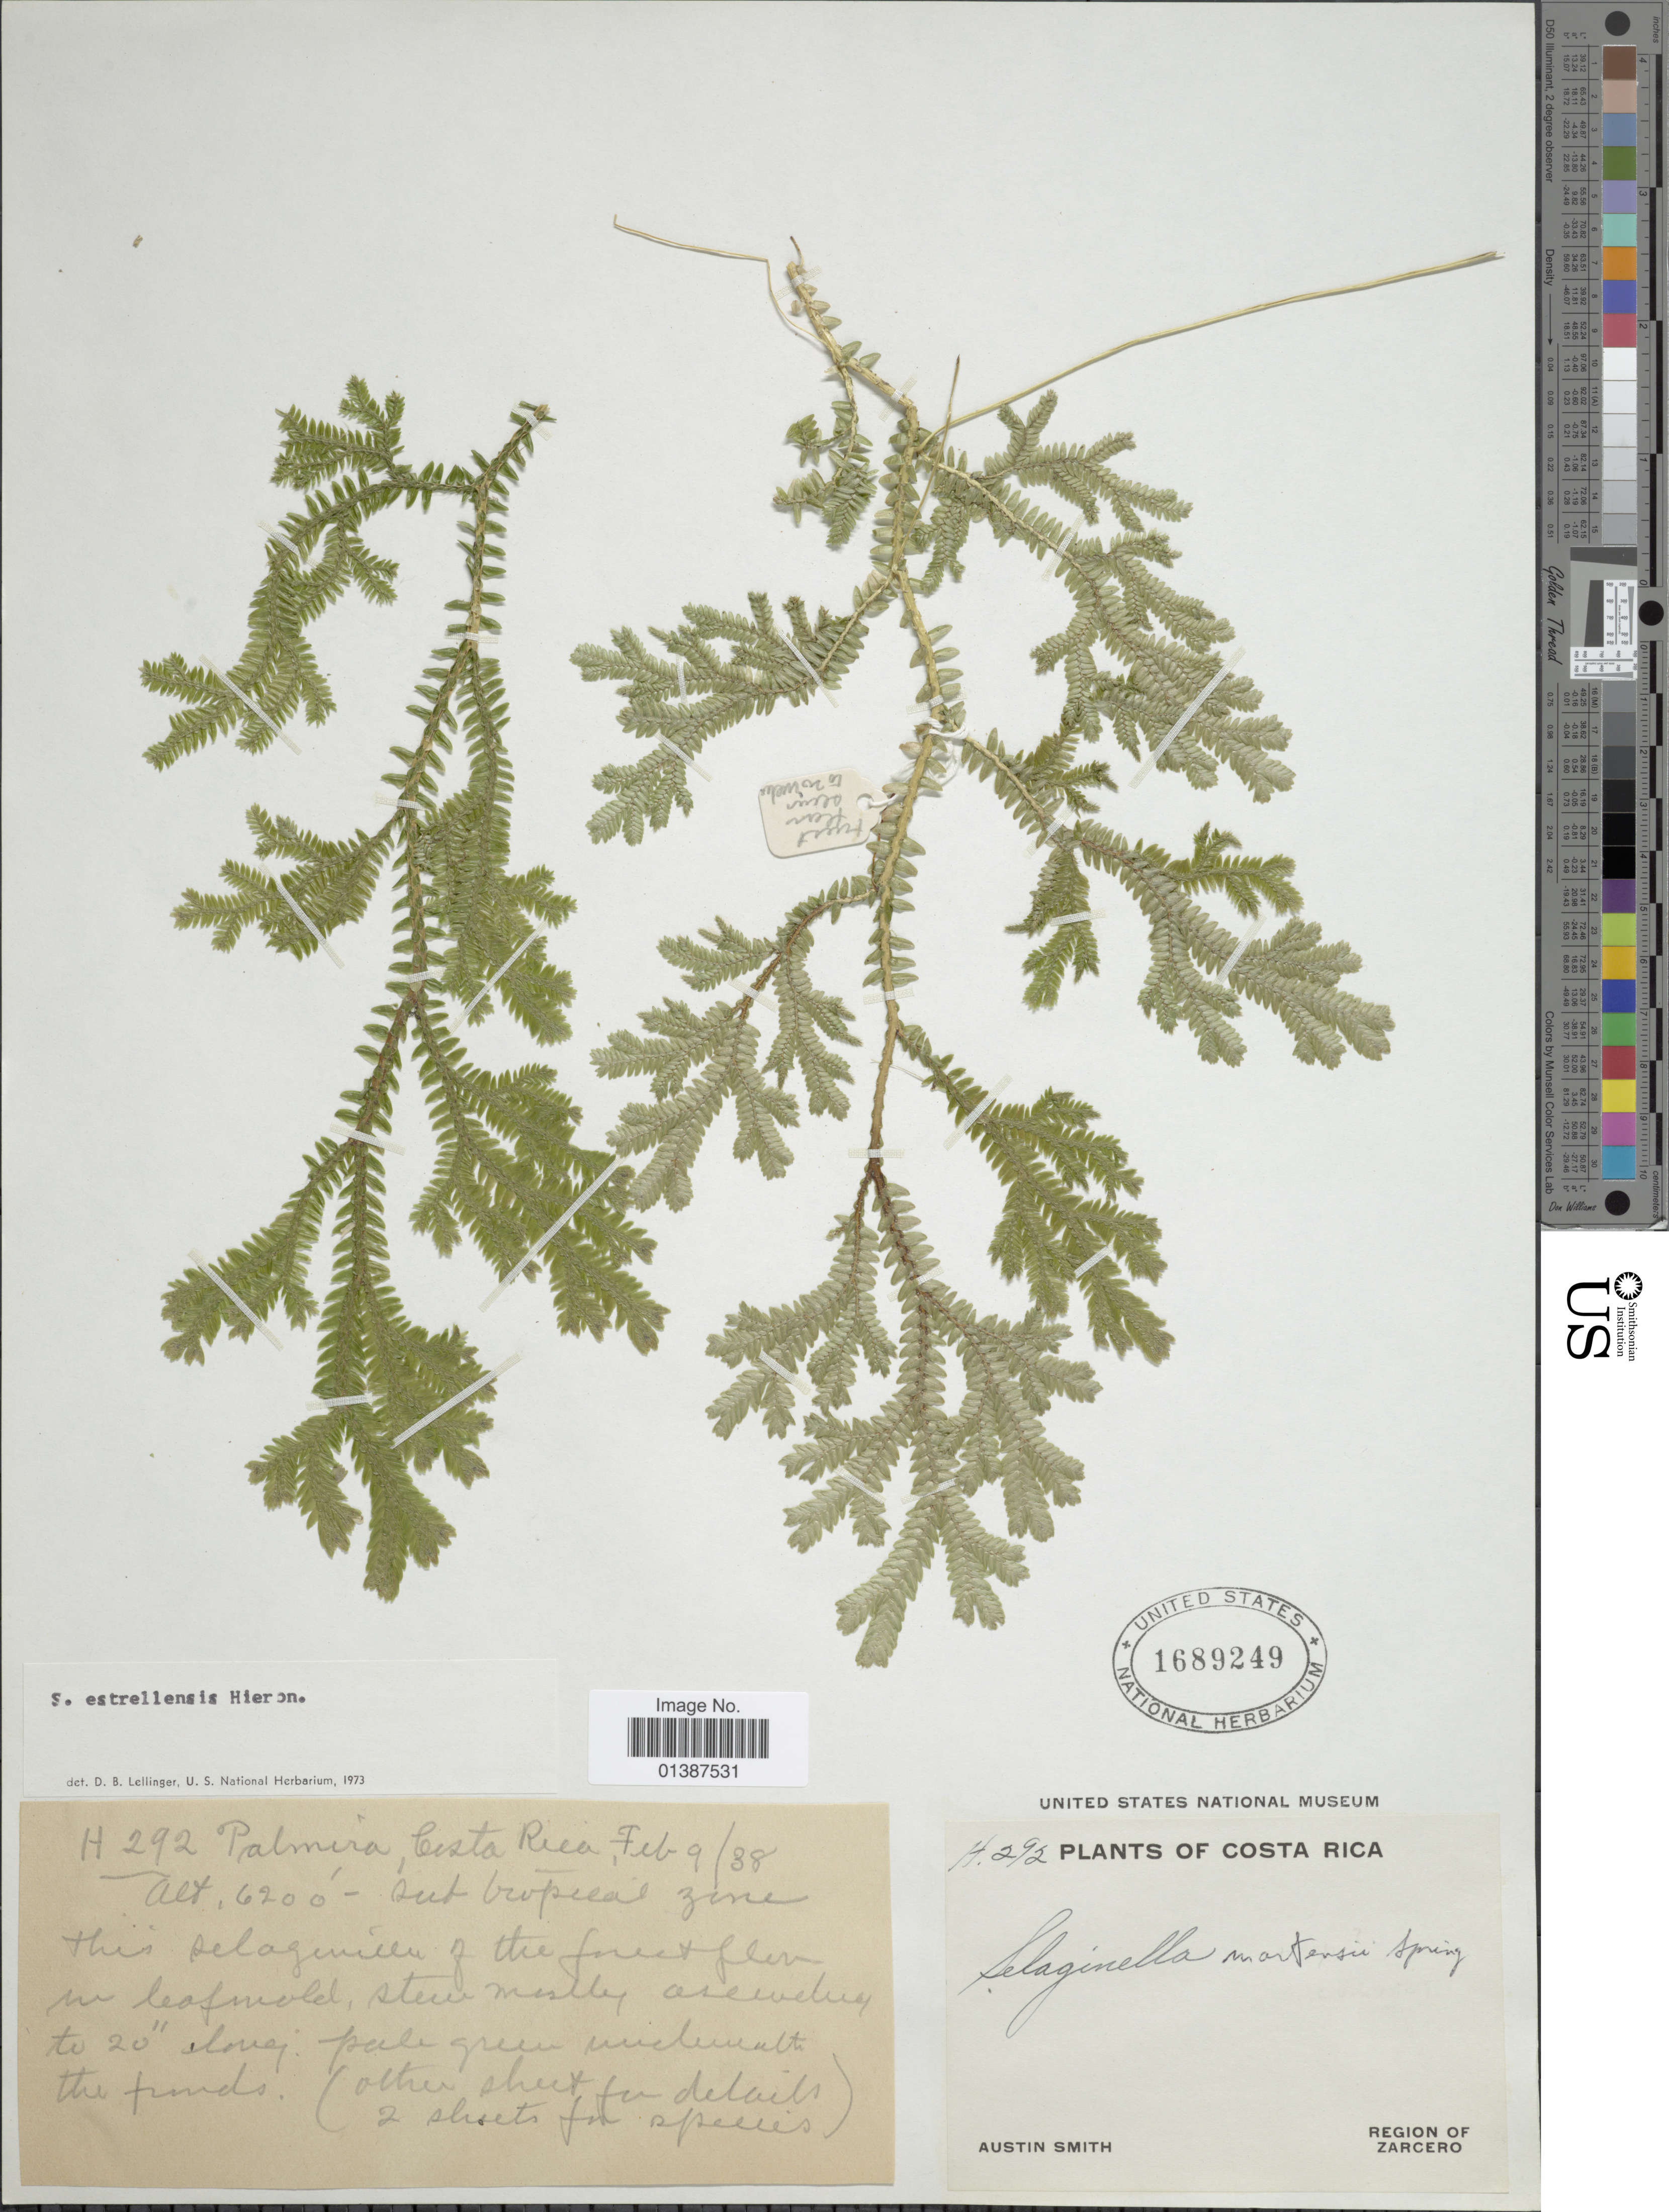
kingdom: Plantae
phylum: Tracheophyta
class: Lycopodiopsida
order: Selaginellales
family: Selaginellaceae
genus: Selaginella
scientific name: Selaginella estrellensis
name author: Hieron.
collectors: Aust P. Smith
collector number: H 292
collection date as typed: Transcribed d/m/y: 9/2/38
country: Costa Rica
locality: Region of Zarcero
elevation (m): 1890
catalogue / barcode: US 1689249